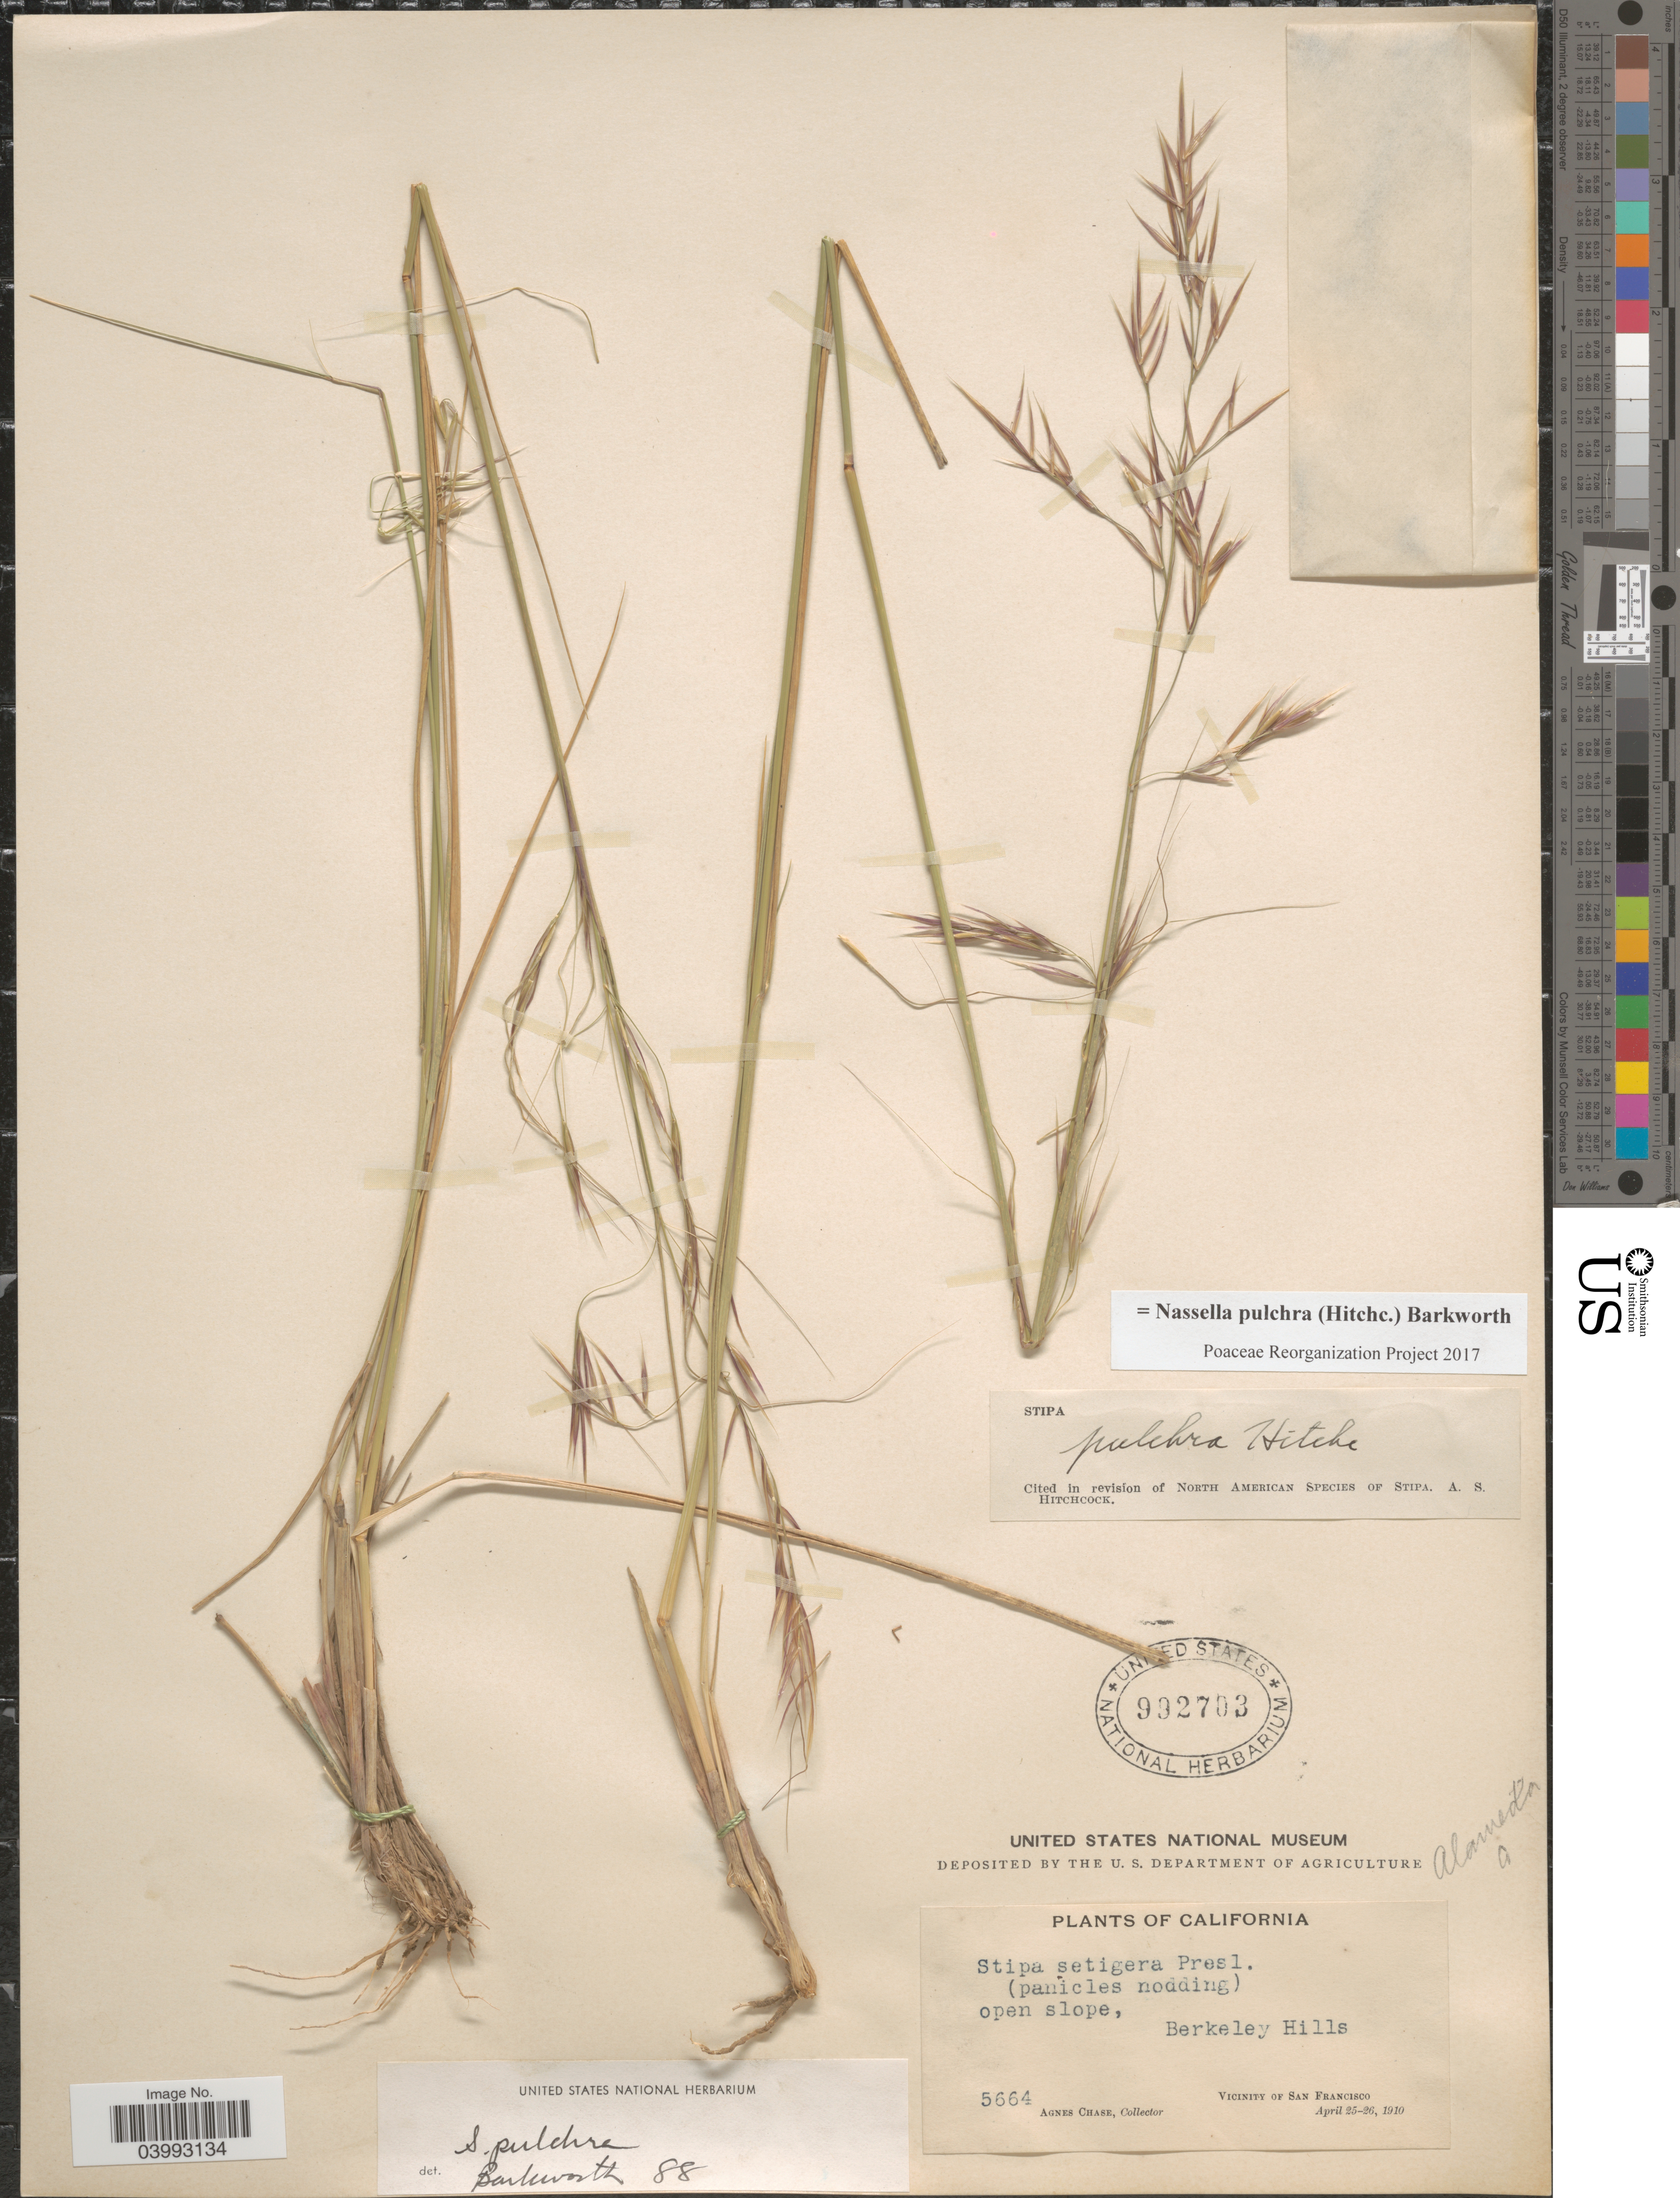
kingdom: Plantae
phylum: Tracheophyta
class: Liliopsida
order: Poales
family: Poaceae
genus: Nassella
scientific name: Nassella pulchra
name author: (Hitchc.) Barkworth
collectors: A. Chase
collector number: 5664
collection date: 1910-04-25/1910-04-26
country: United States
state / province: California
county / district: San Francisco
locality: Open slope, Berkeley Hills. Vicinity of San Francisco.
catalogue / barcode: US 992703